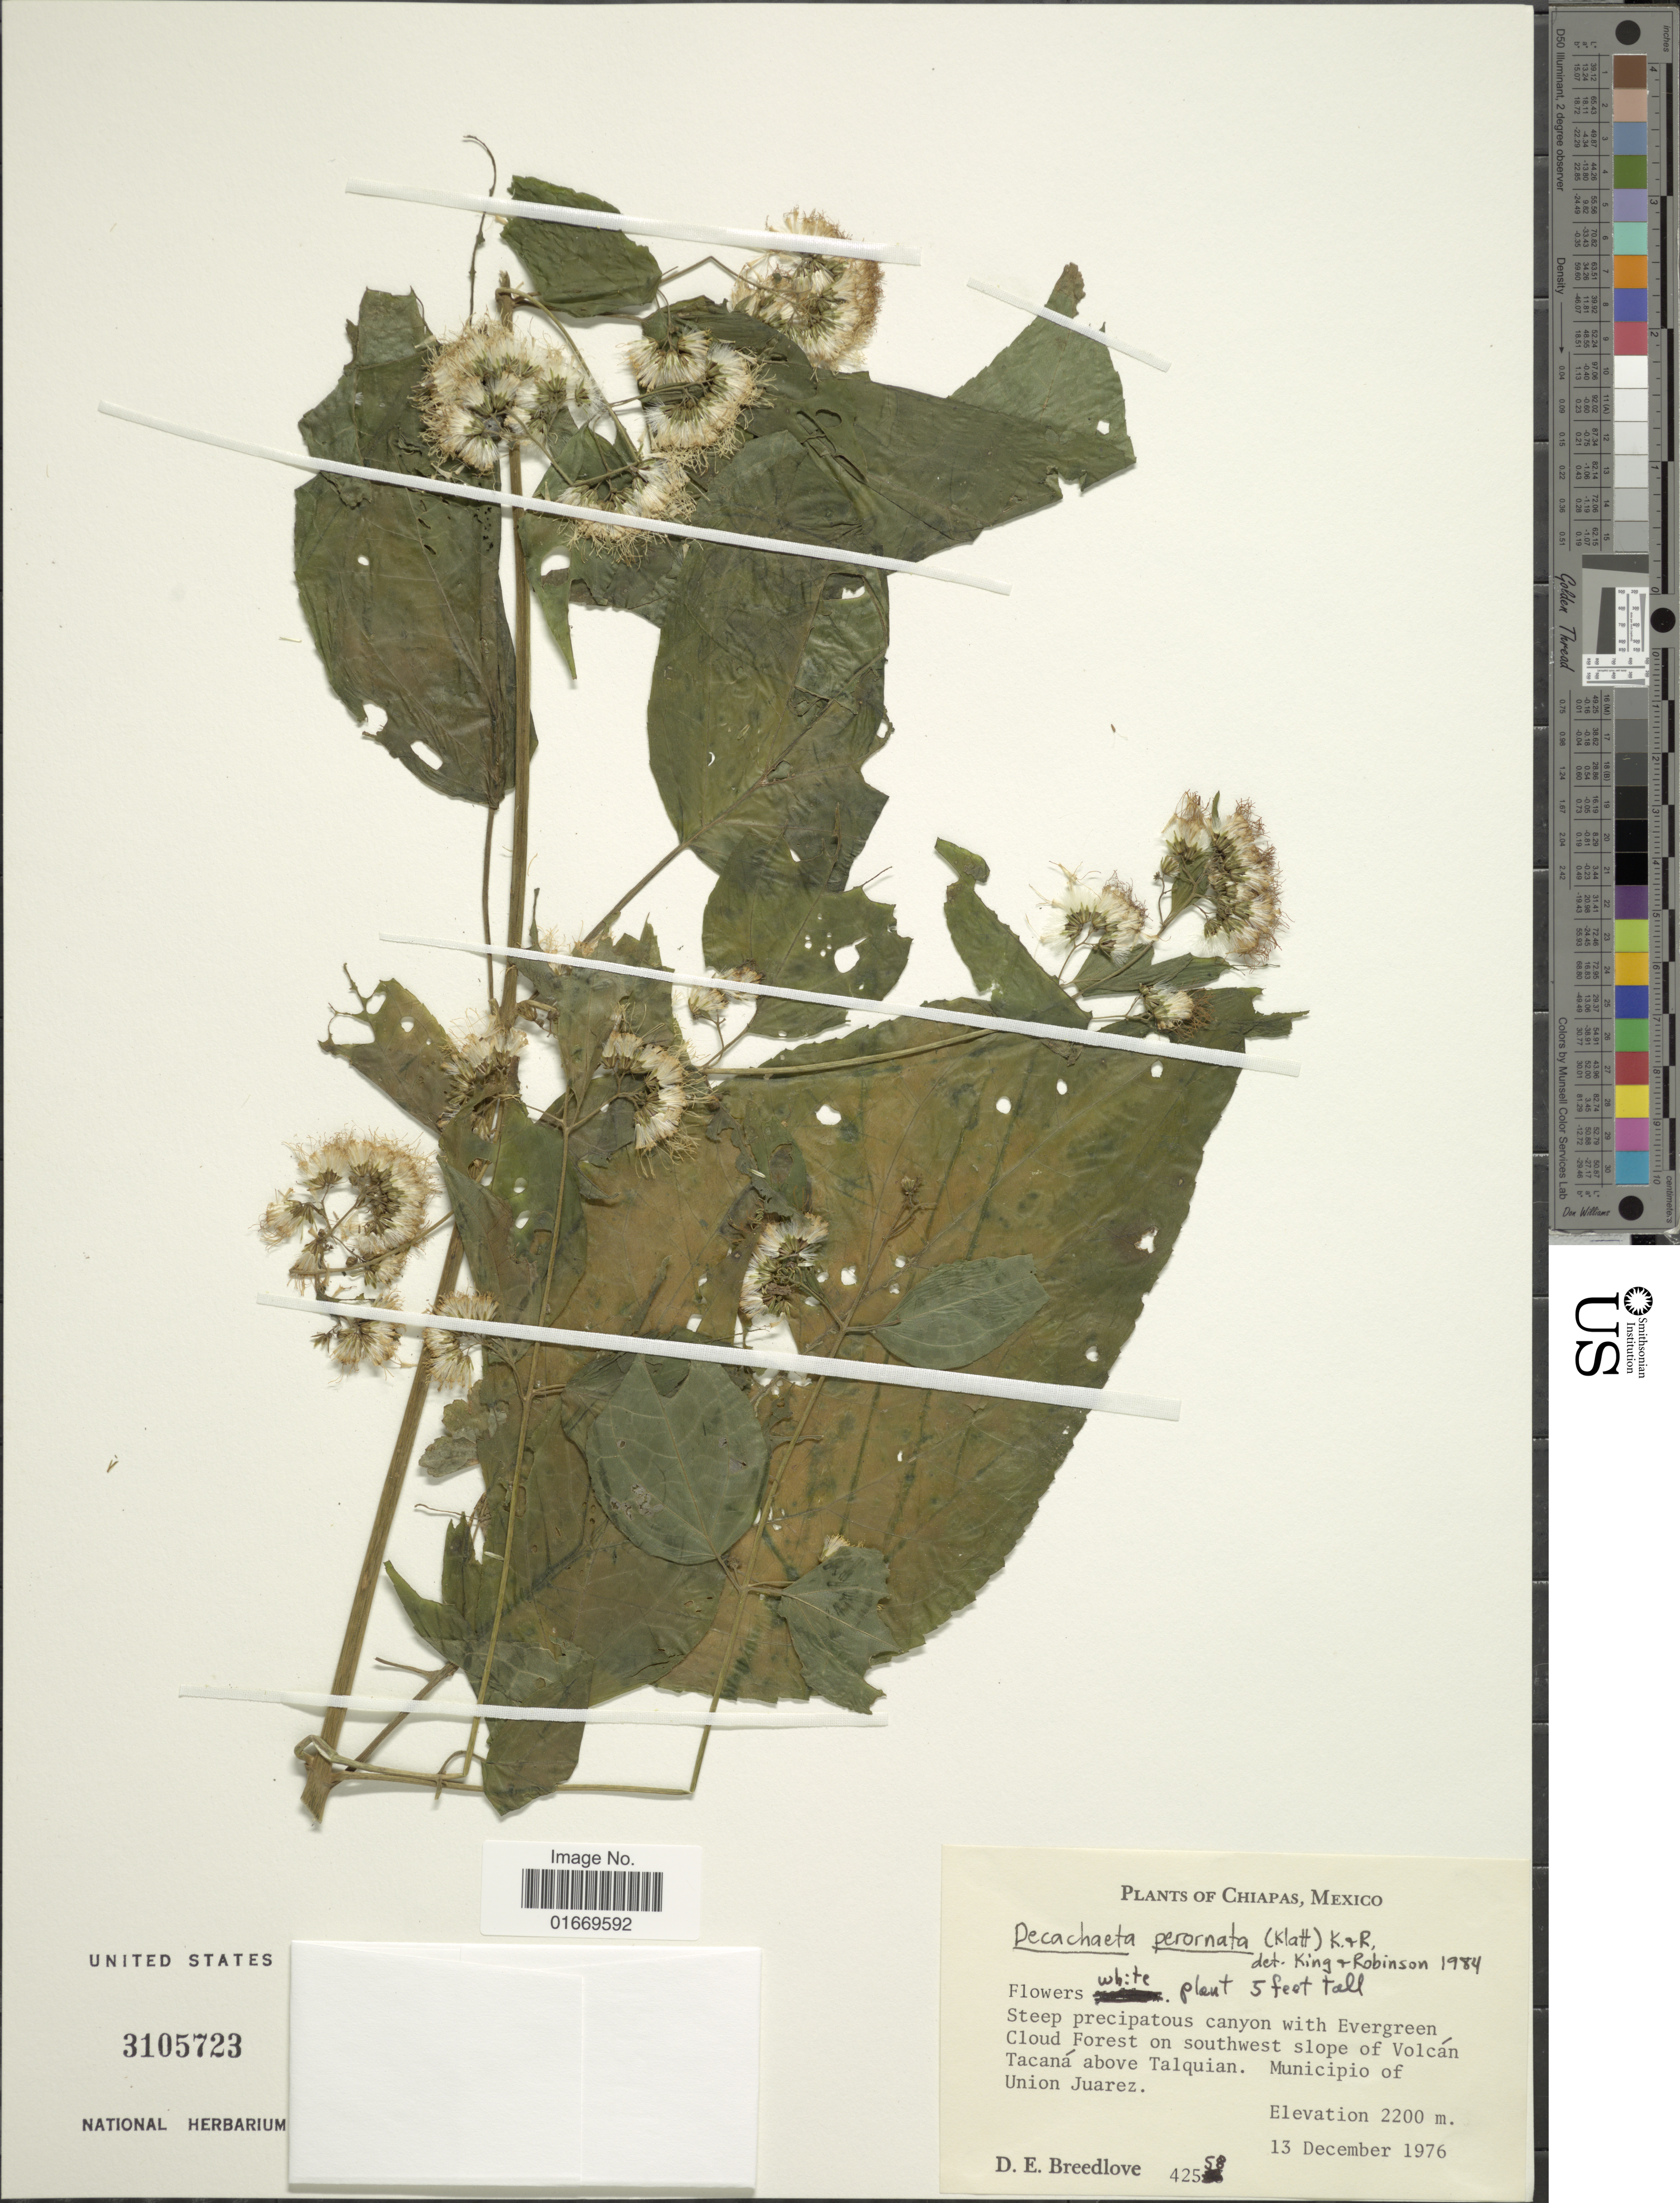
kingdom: Plantae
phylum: Tracheophyta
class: Magnoliopsida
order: Asterales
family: Asteraceae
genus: Decachaeta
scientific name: Decachaeta perornata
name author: (Klatt) R.M. King & H. Rob.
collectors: D. E. Breedlove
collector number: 42558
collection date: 1976-12-13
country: Mexico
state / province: Chiapas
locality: Chiapas, mexico. Steep precipatous canyon with Evergreen Cloud Forest on soutwest slope of Volcan Talcana above Talquian. Municipio of Union Juarez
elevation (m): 2200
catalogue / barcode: US 3105723